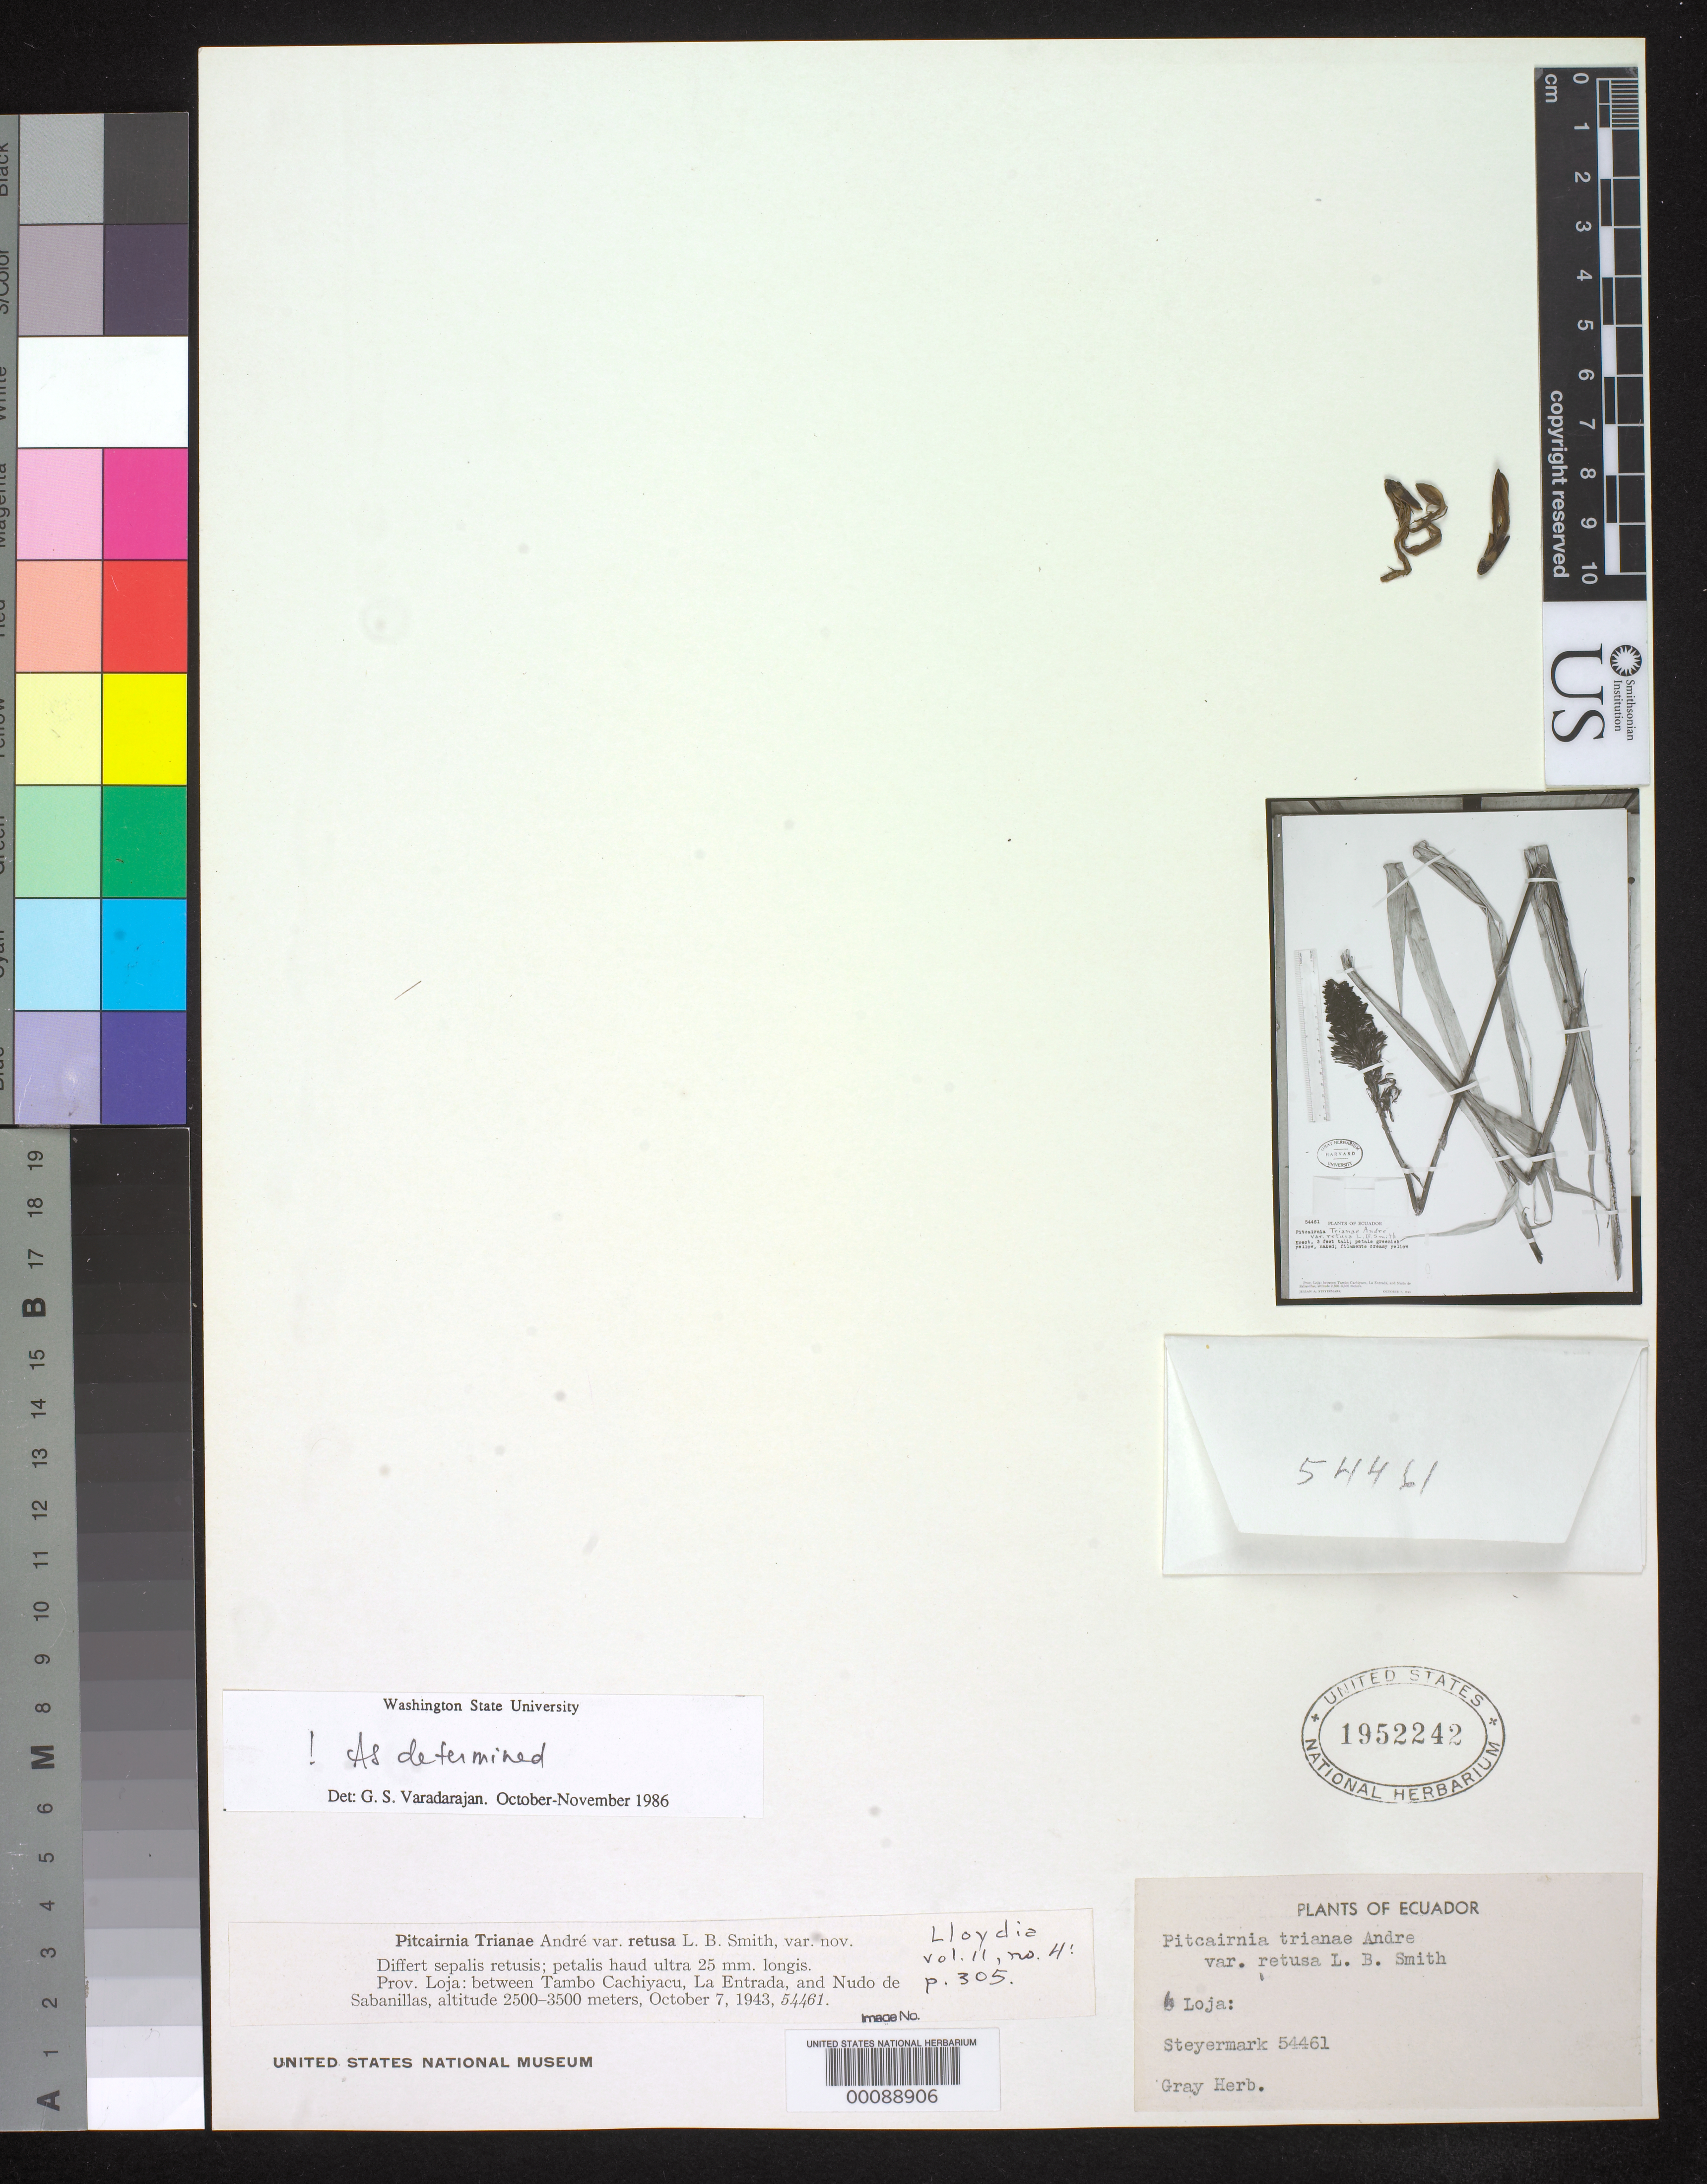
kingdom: Plantae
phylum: Tracheophyta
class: Liliopsida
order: Poales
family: Bromeliaceae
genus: Pitcairnia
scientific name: Pitcairnia trianae var. retusa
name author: L.B. Sm.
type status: Type Fragment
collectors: J. Steyermark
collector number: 54461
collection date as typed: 07 Oct 1943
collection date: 1943-10-07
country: Ecuador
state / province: Loja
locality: Between Tambo Cachiyacu, La Entrada, and Nudo de Sabanillas.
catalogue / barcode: US 1952242